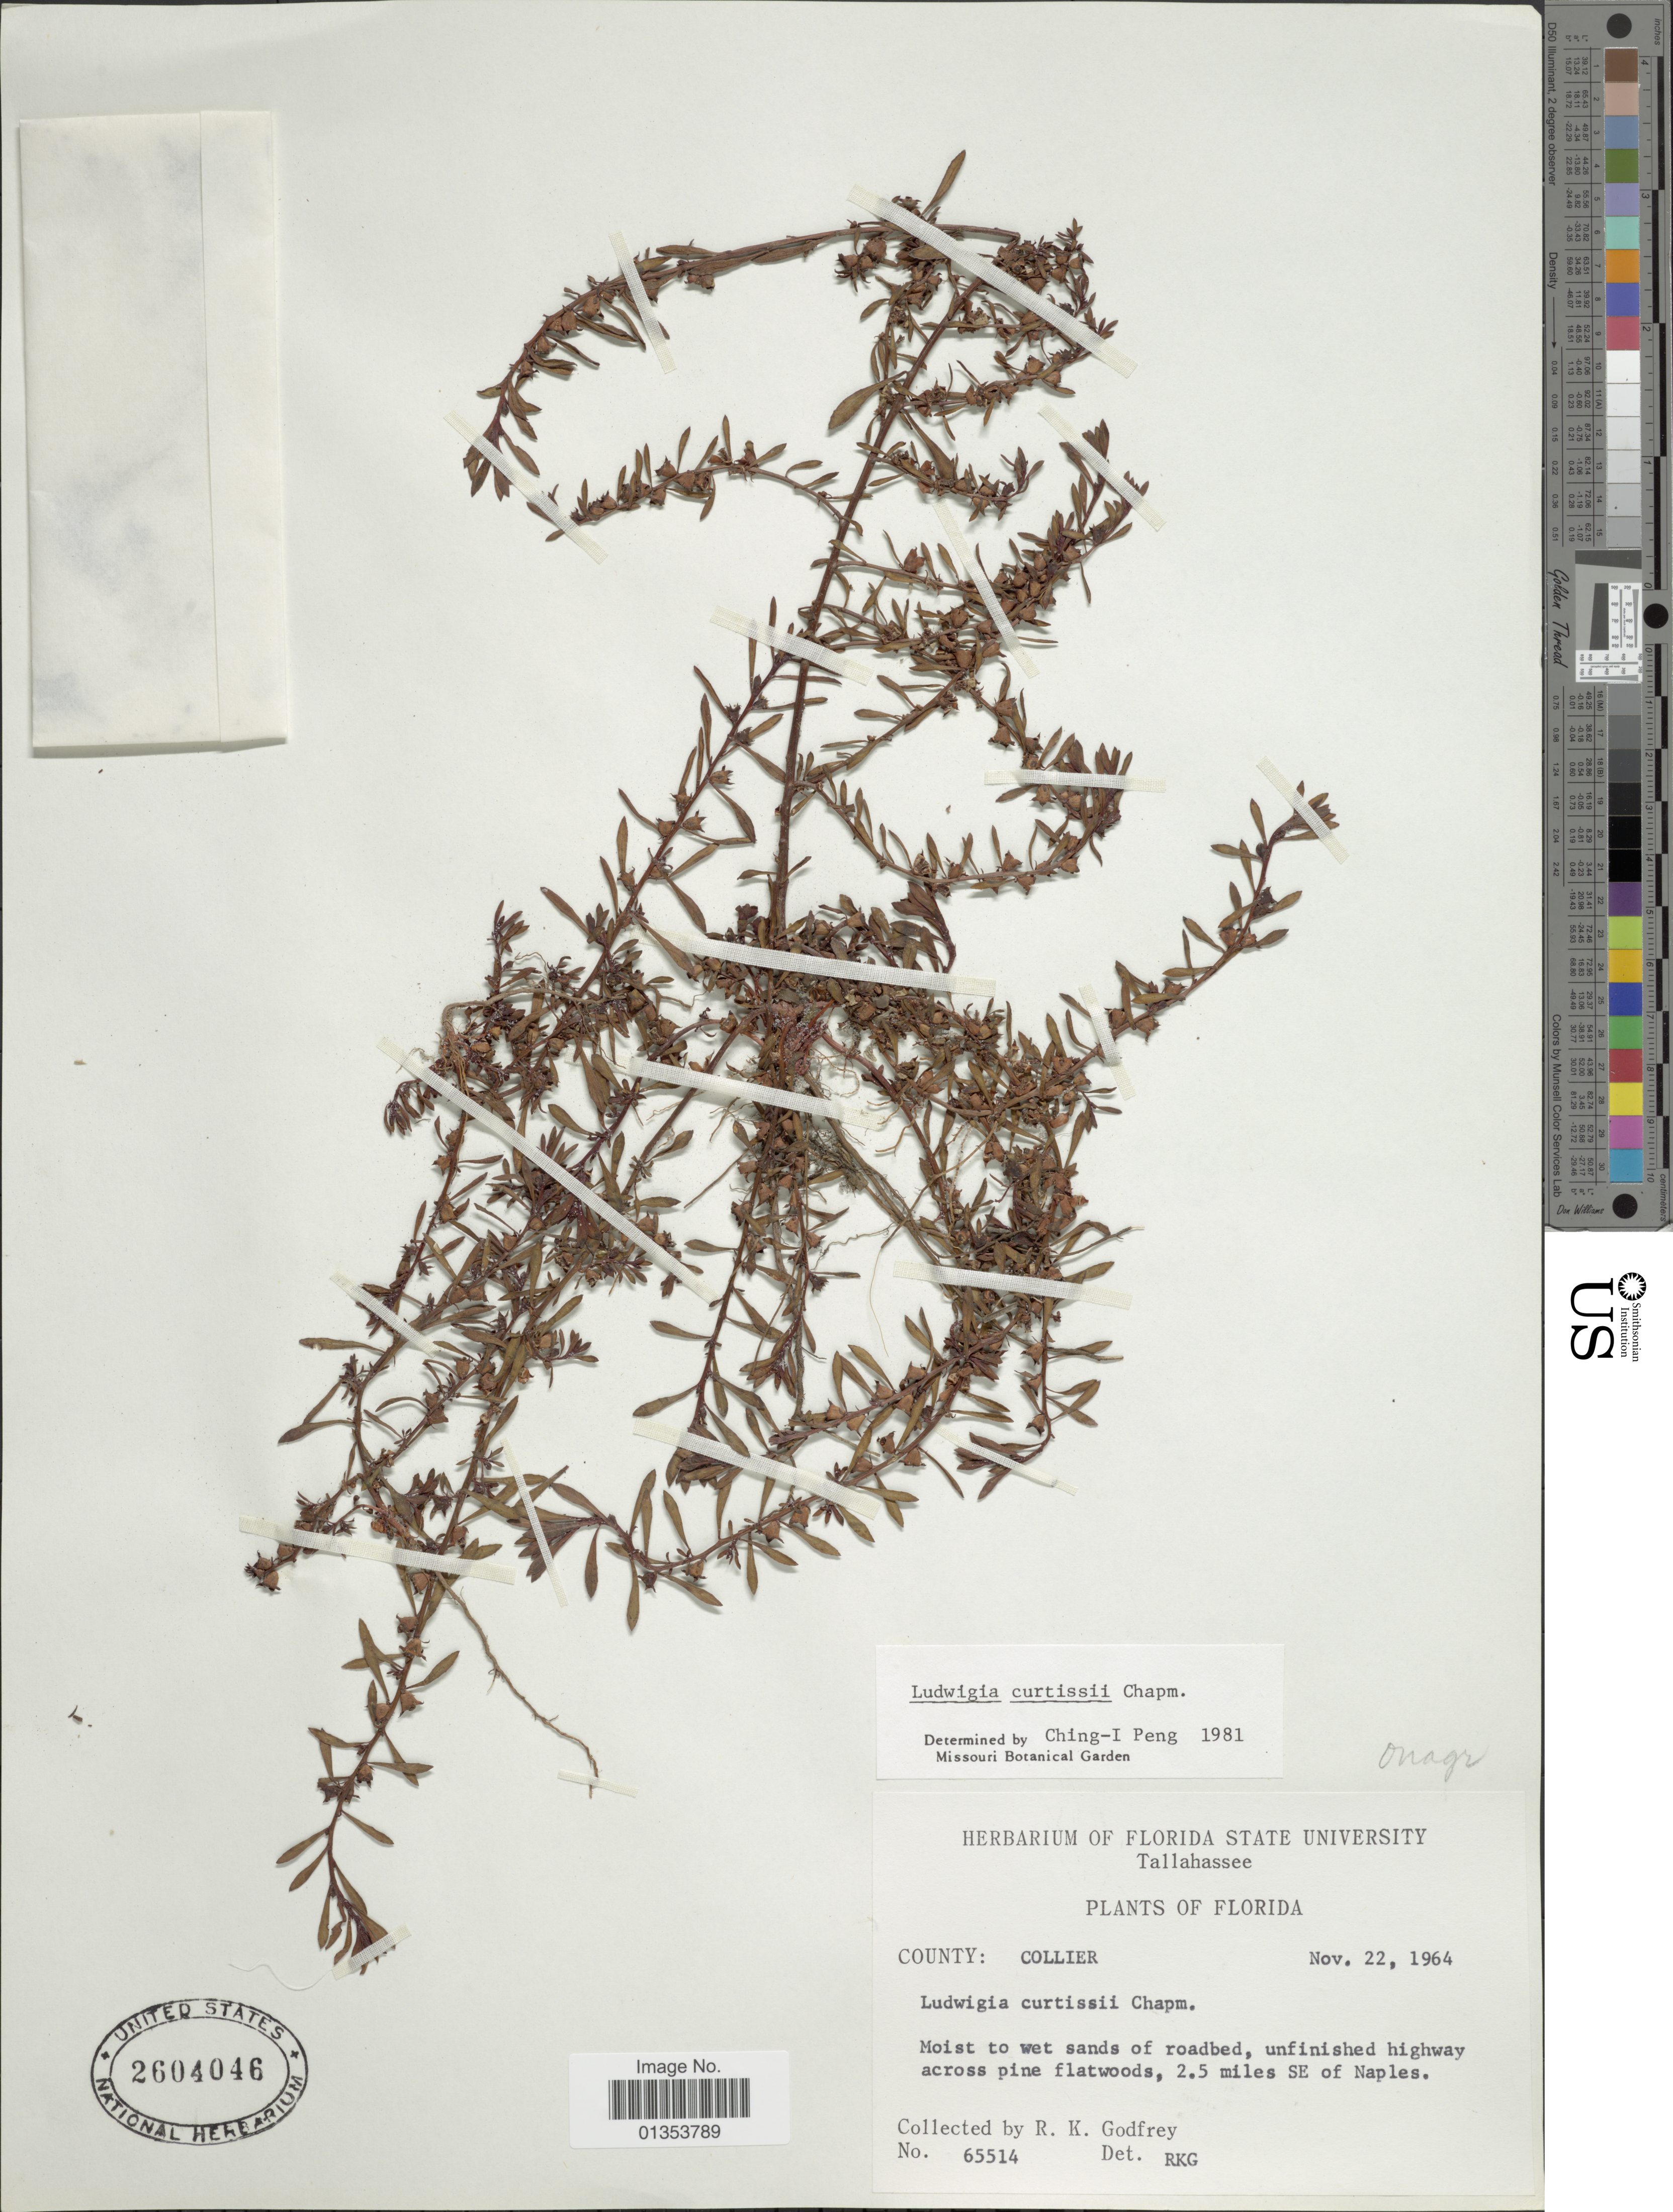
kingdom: Plantae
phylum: Tracheophyta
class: Magnoliopsida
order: Myrtales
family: Onagraceae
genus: Ludwigia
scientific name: Ludwigia curtissii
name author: Chapm.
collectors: R. K. Godfrey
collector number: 65514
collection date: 1964-11-22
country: United States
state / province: Florida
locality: Tallahassee, Collier, 2.5 miles SE of Naples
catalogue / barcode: US 2604046